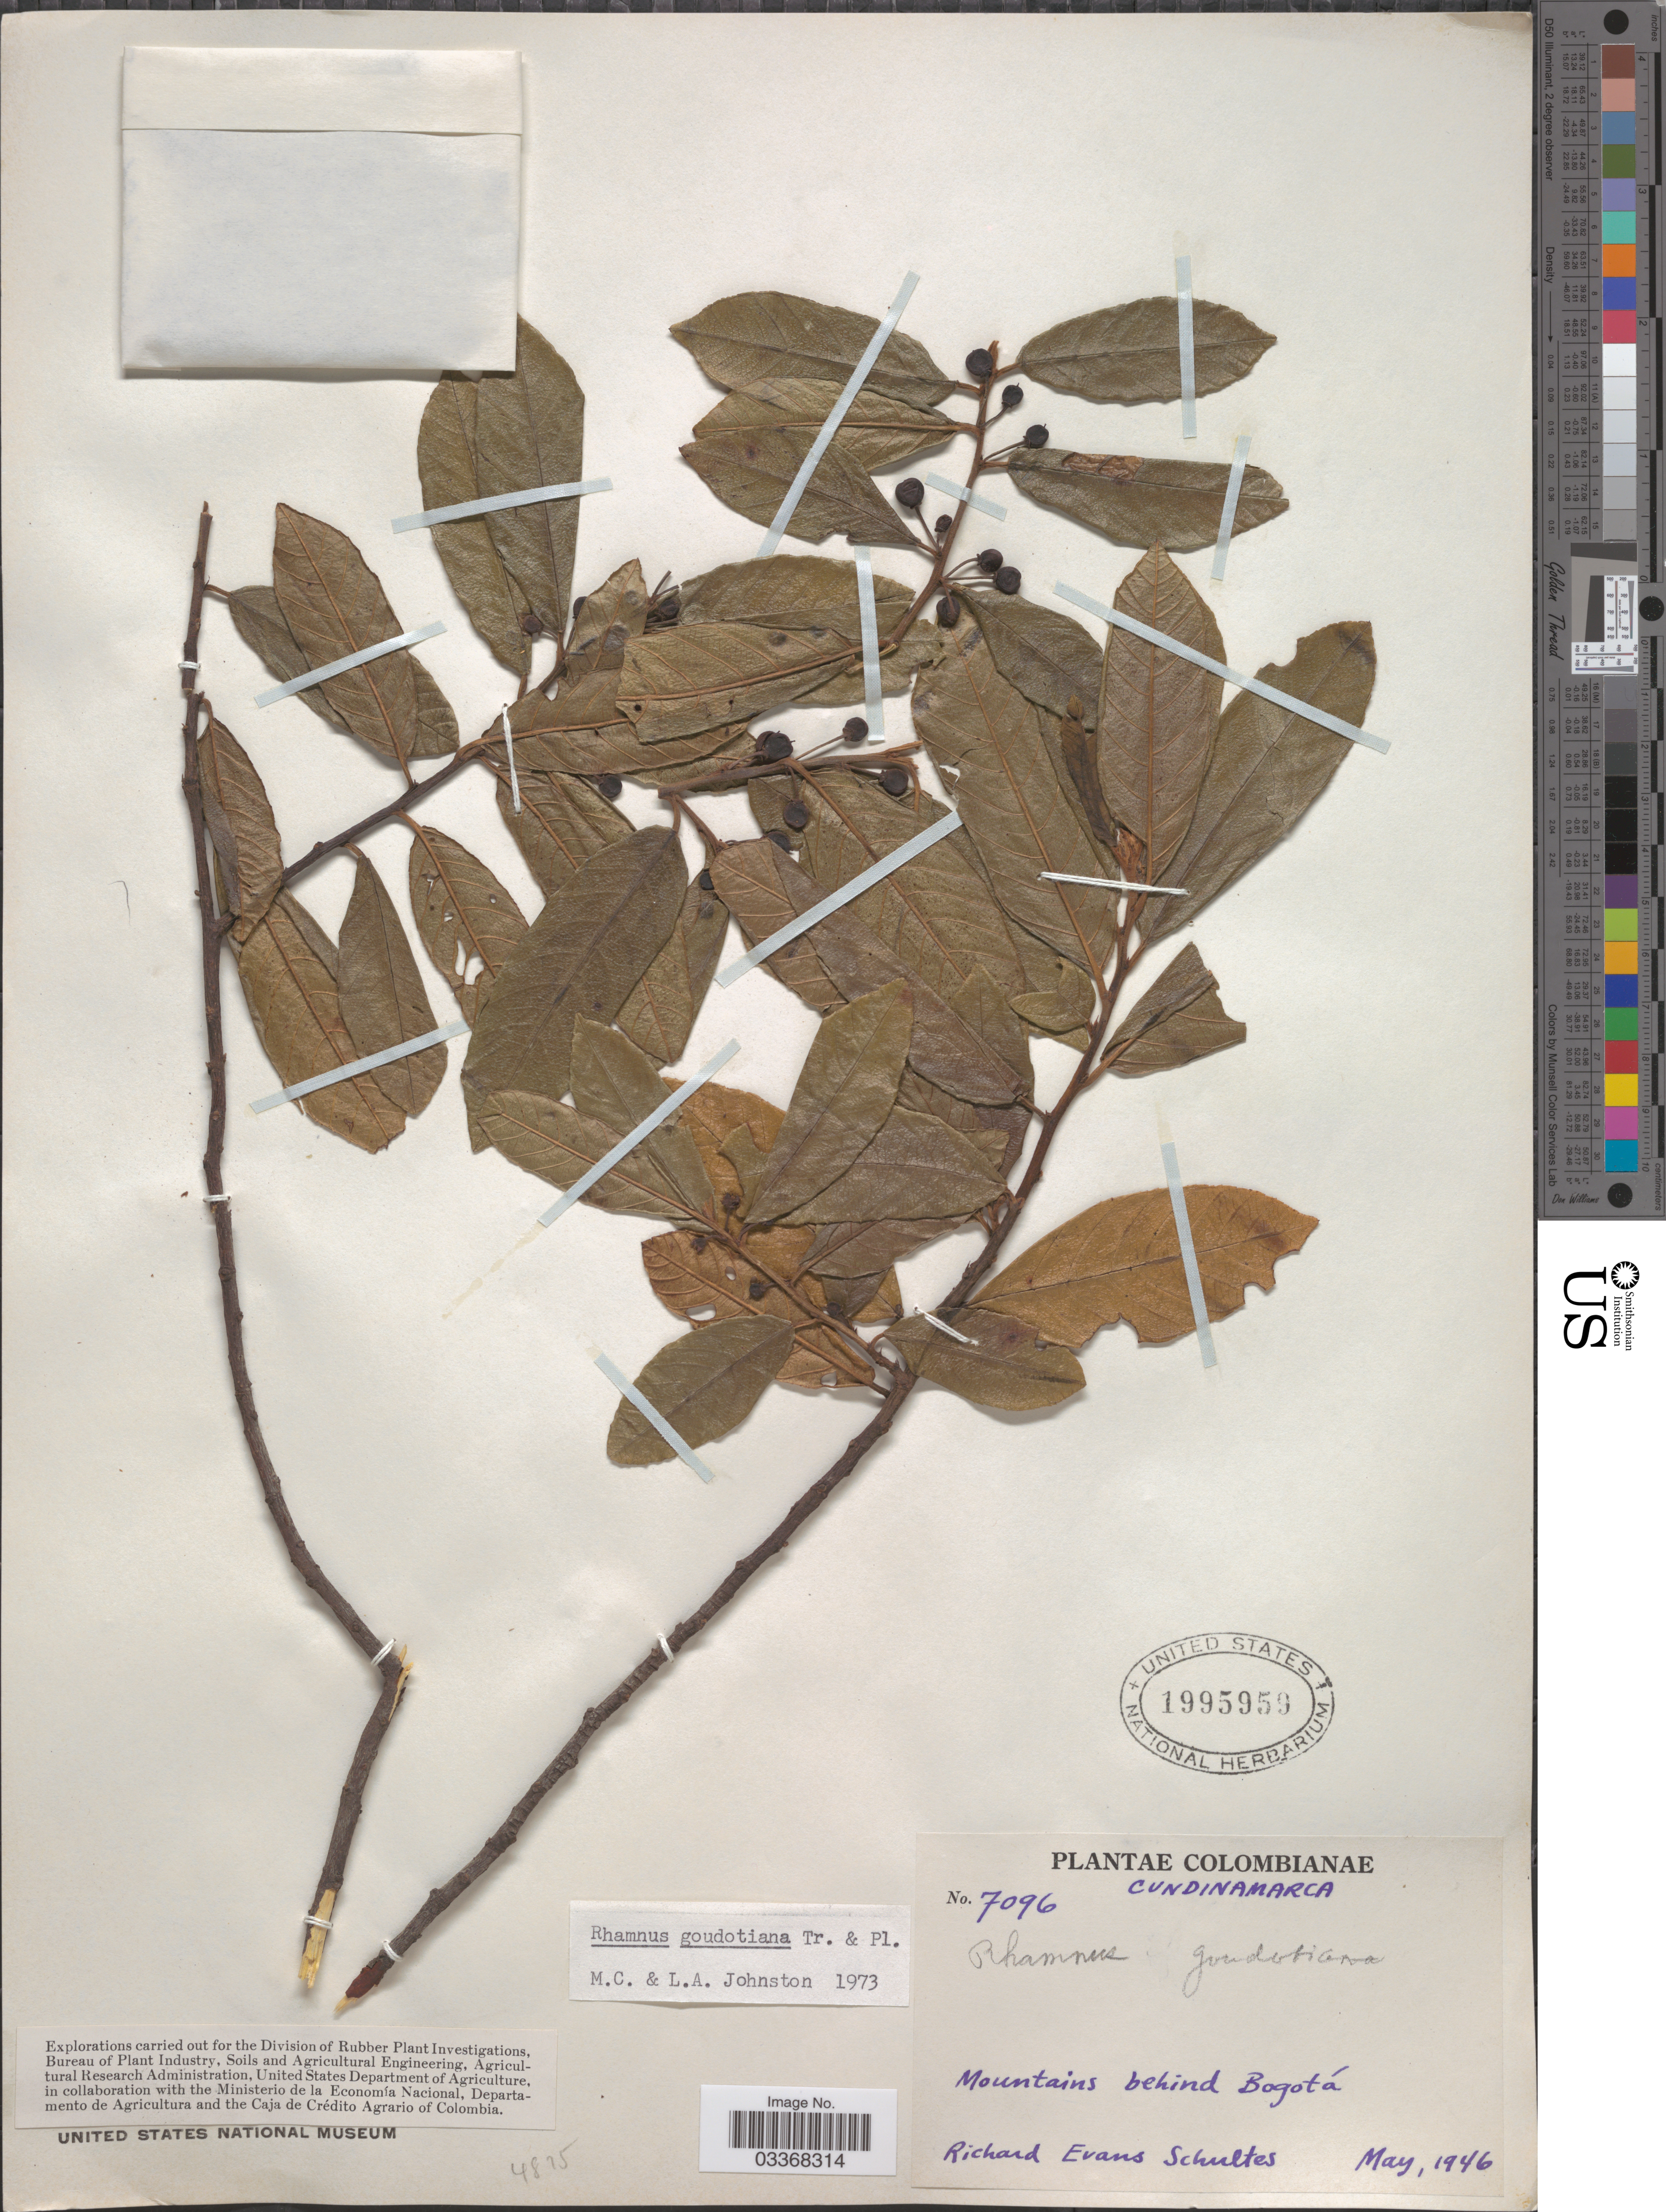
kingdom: Plantae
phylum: Tracheophyta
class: Magnoliopsida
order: Rosales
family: Rhamnaceae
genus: Frangula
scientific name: Frangula goudotiana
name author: (Triana & Planch.) Grubov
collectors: R. E. Schultes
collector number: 7096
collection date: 1946-05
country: Colombia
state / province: Cundinamarca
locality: Mountains behind Bogotá.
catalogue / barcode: US 1995959